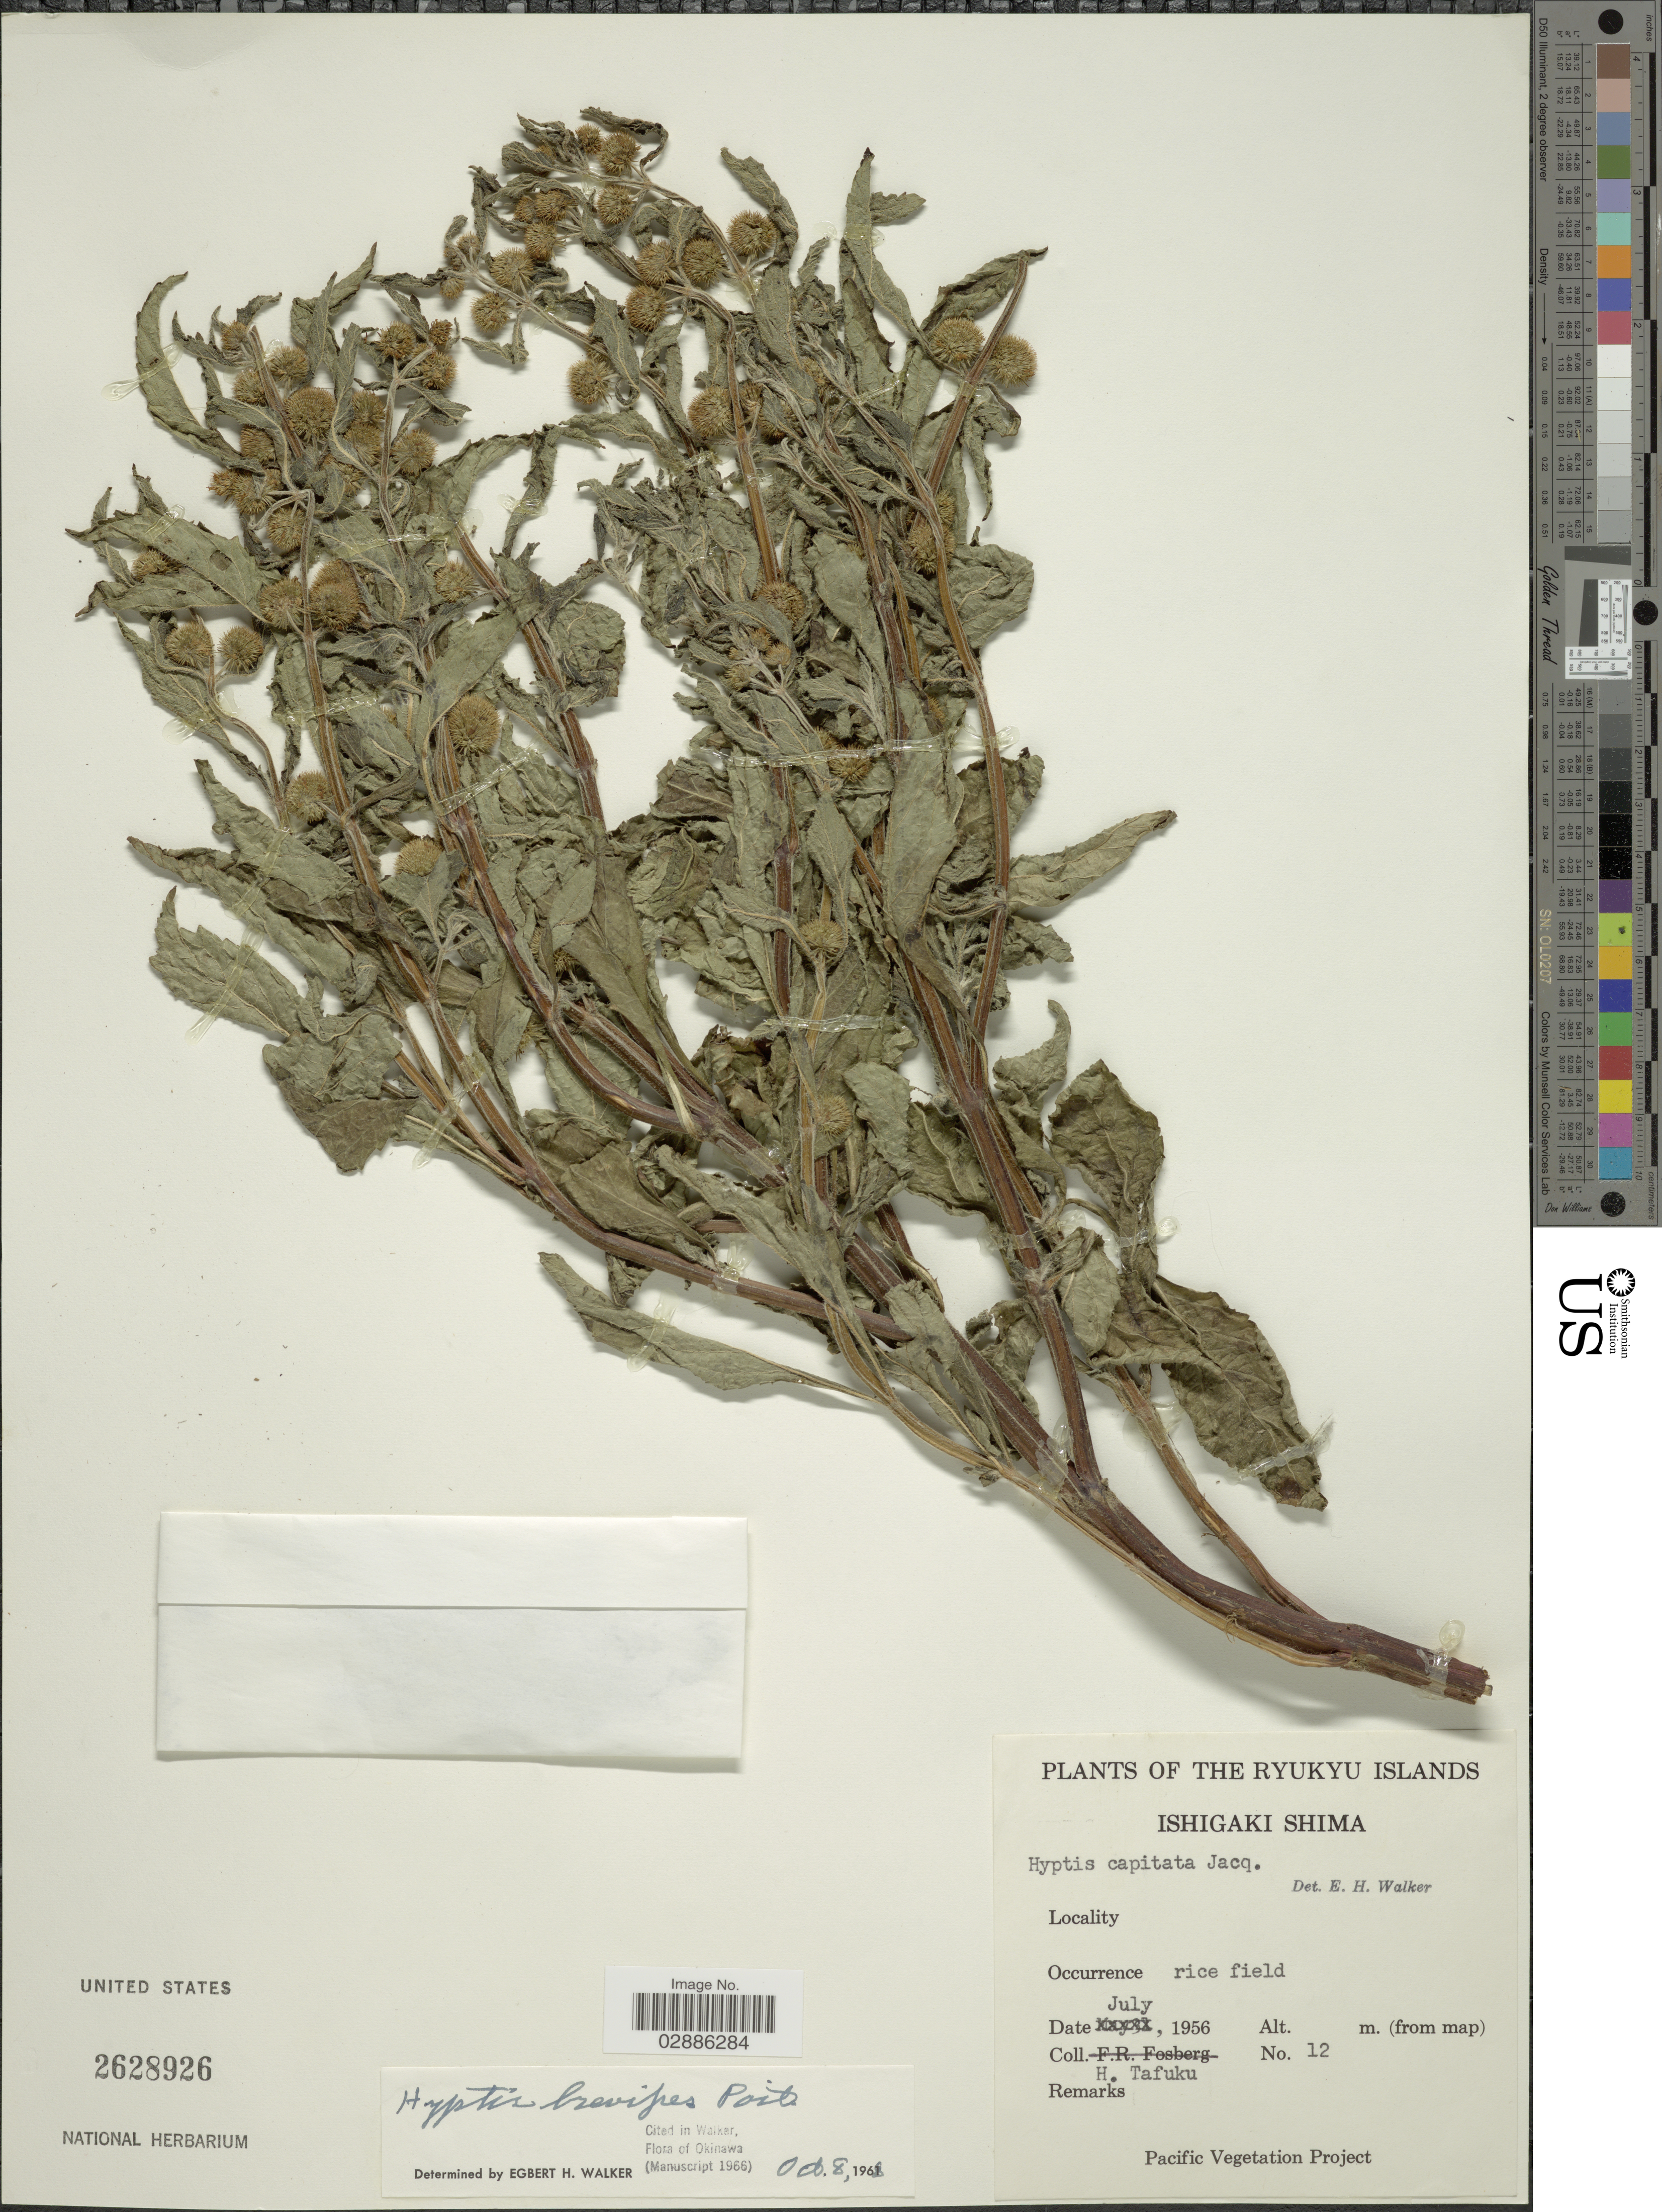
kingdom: Plantae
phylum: Tracheophyta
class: Magnoliopsida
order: Lamiales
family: Lamiaceae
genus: Hyptis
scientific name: Hyptis brevipes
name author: Poit.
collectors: H. Tafuku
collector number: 12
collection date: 1956-07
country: Japan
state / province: Okinawa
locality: The Ryukyu Islands, Ishigaki Shima.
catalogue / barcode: US 2628926